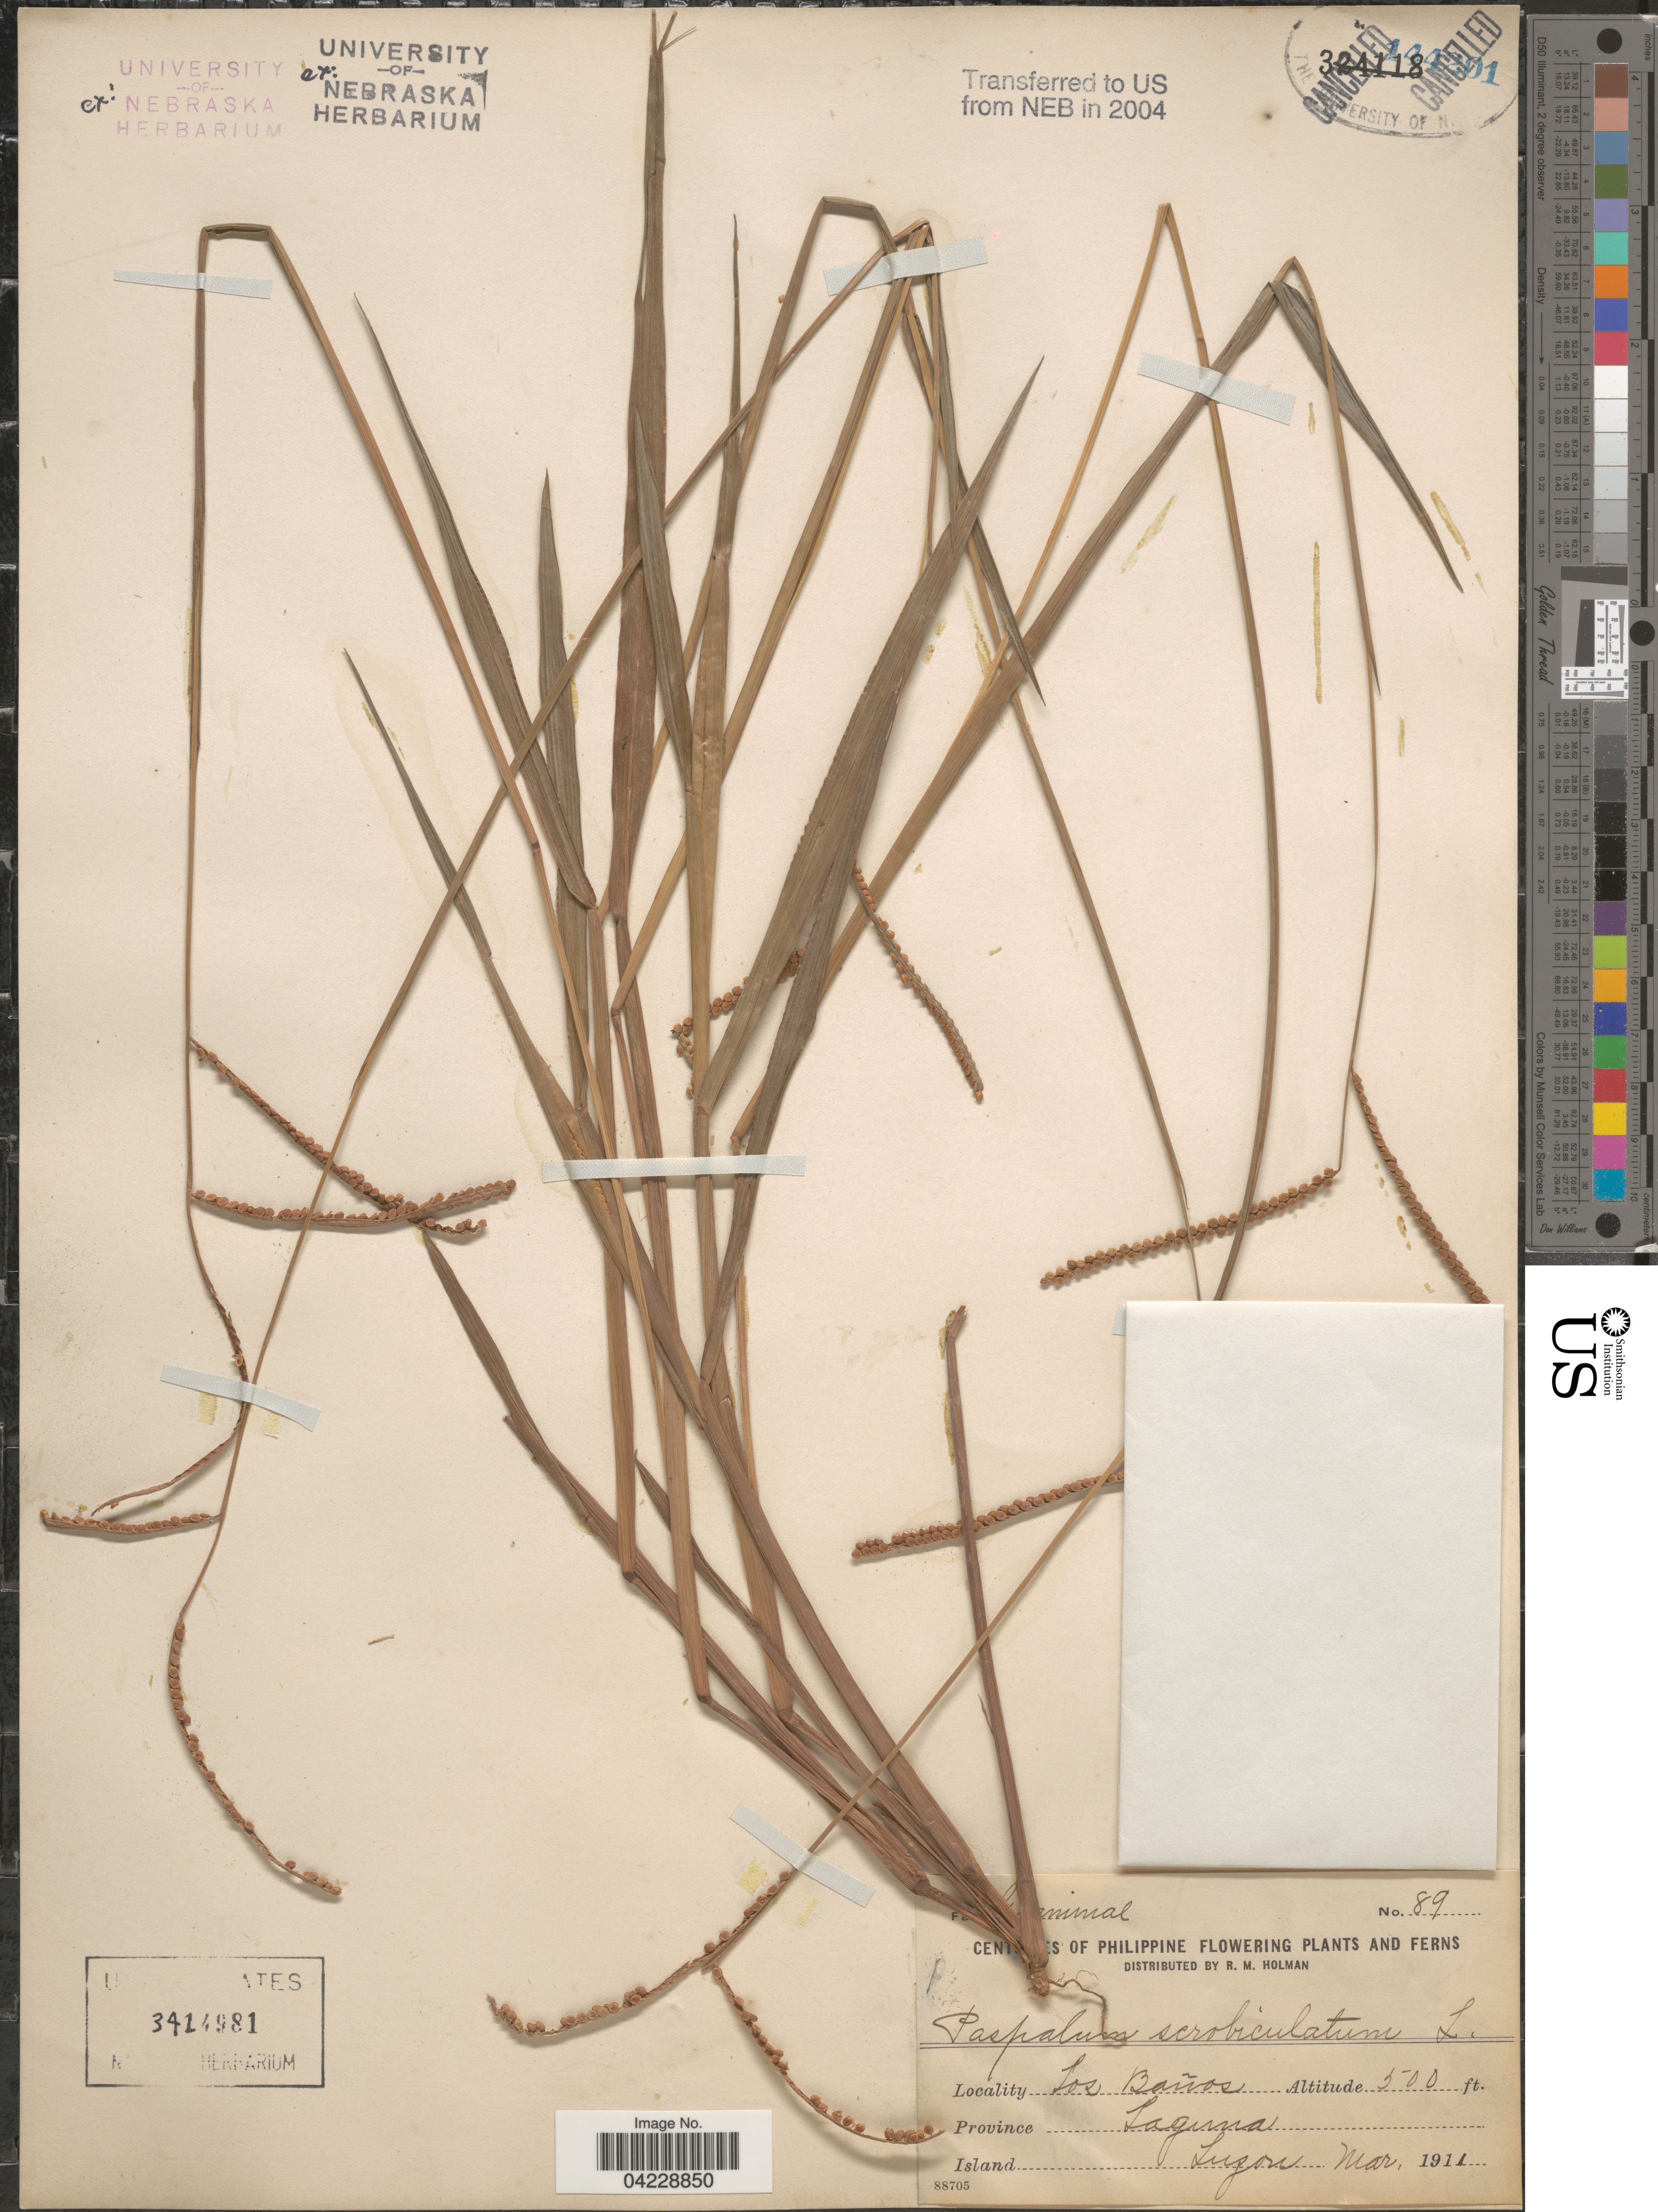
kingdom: Plantae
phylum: Tracheophyta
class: Liliopsida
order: Poales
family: Poaceae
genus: Paspalum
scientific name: Paspalum scrobiculatum var. bispicatum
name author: Hack. ex Merr.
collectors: R. Holman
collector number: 89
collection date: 1911-03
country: Philippines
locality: Los Baños. Province Laguna. Island Luzon.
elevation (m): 152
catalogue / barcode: US 3414981